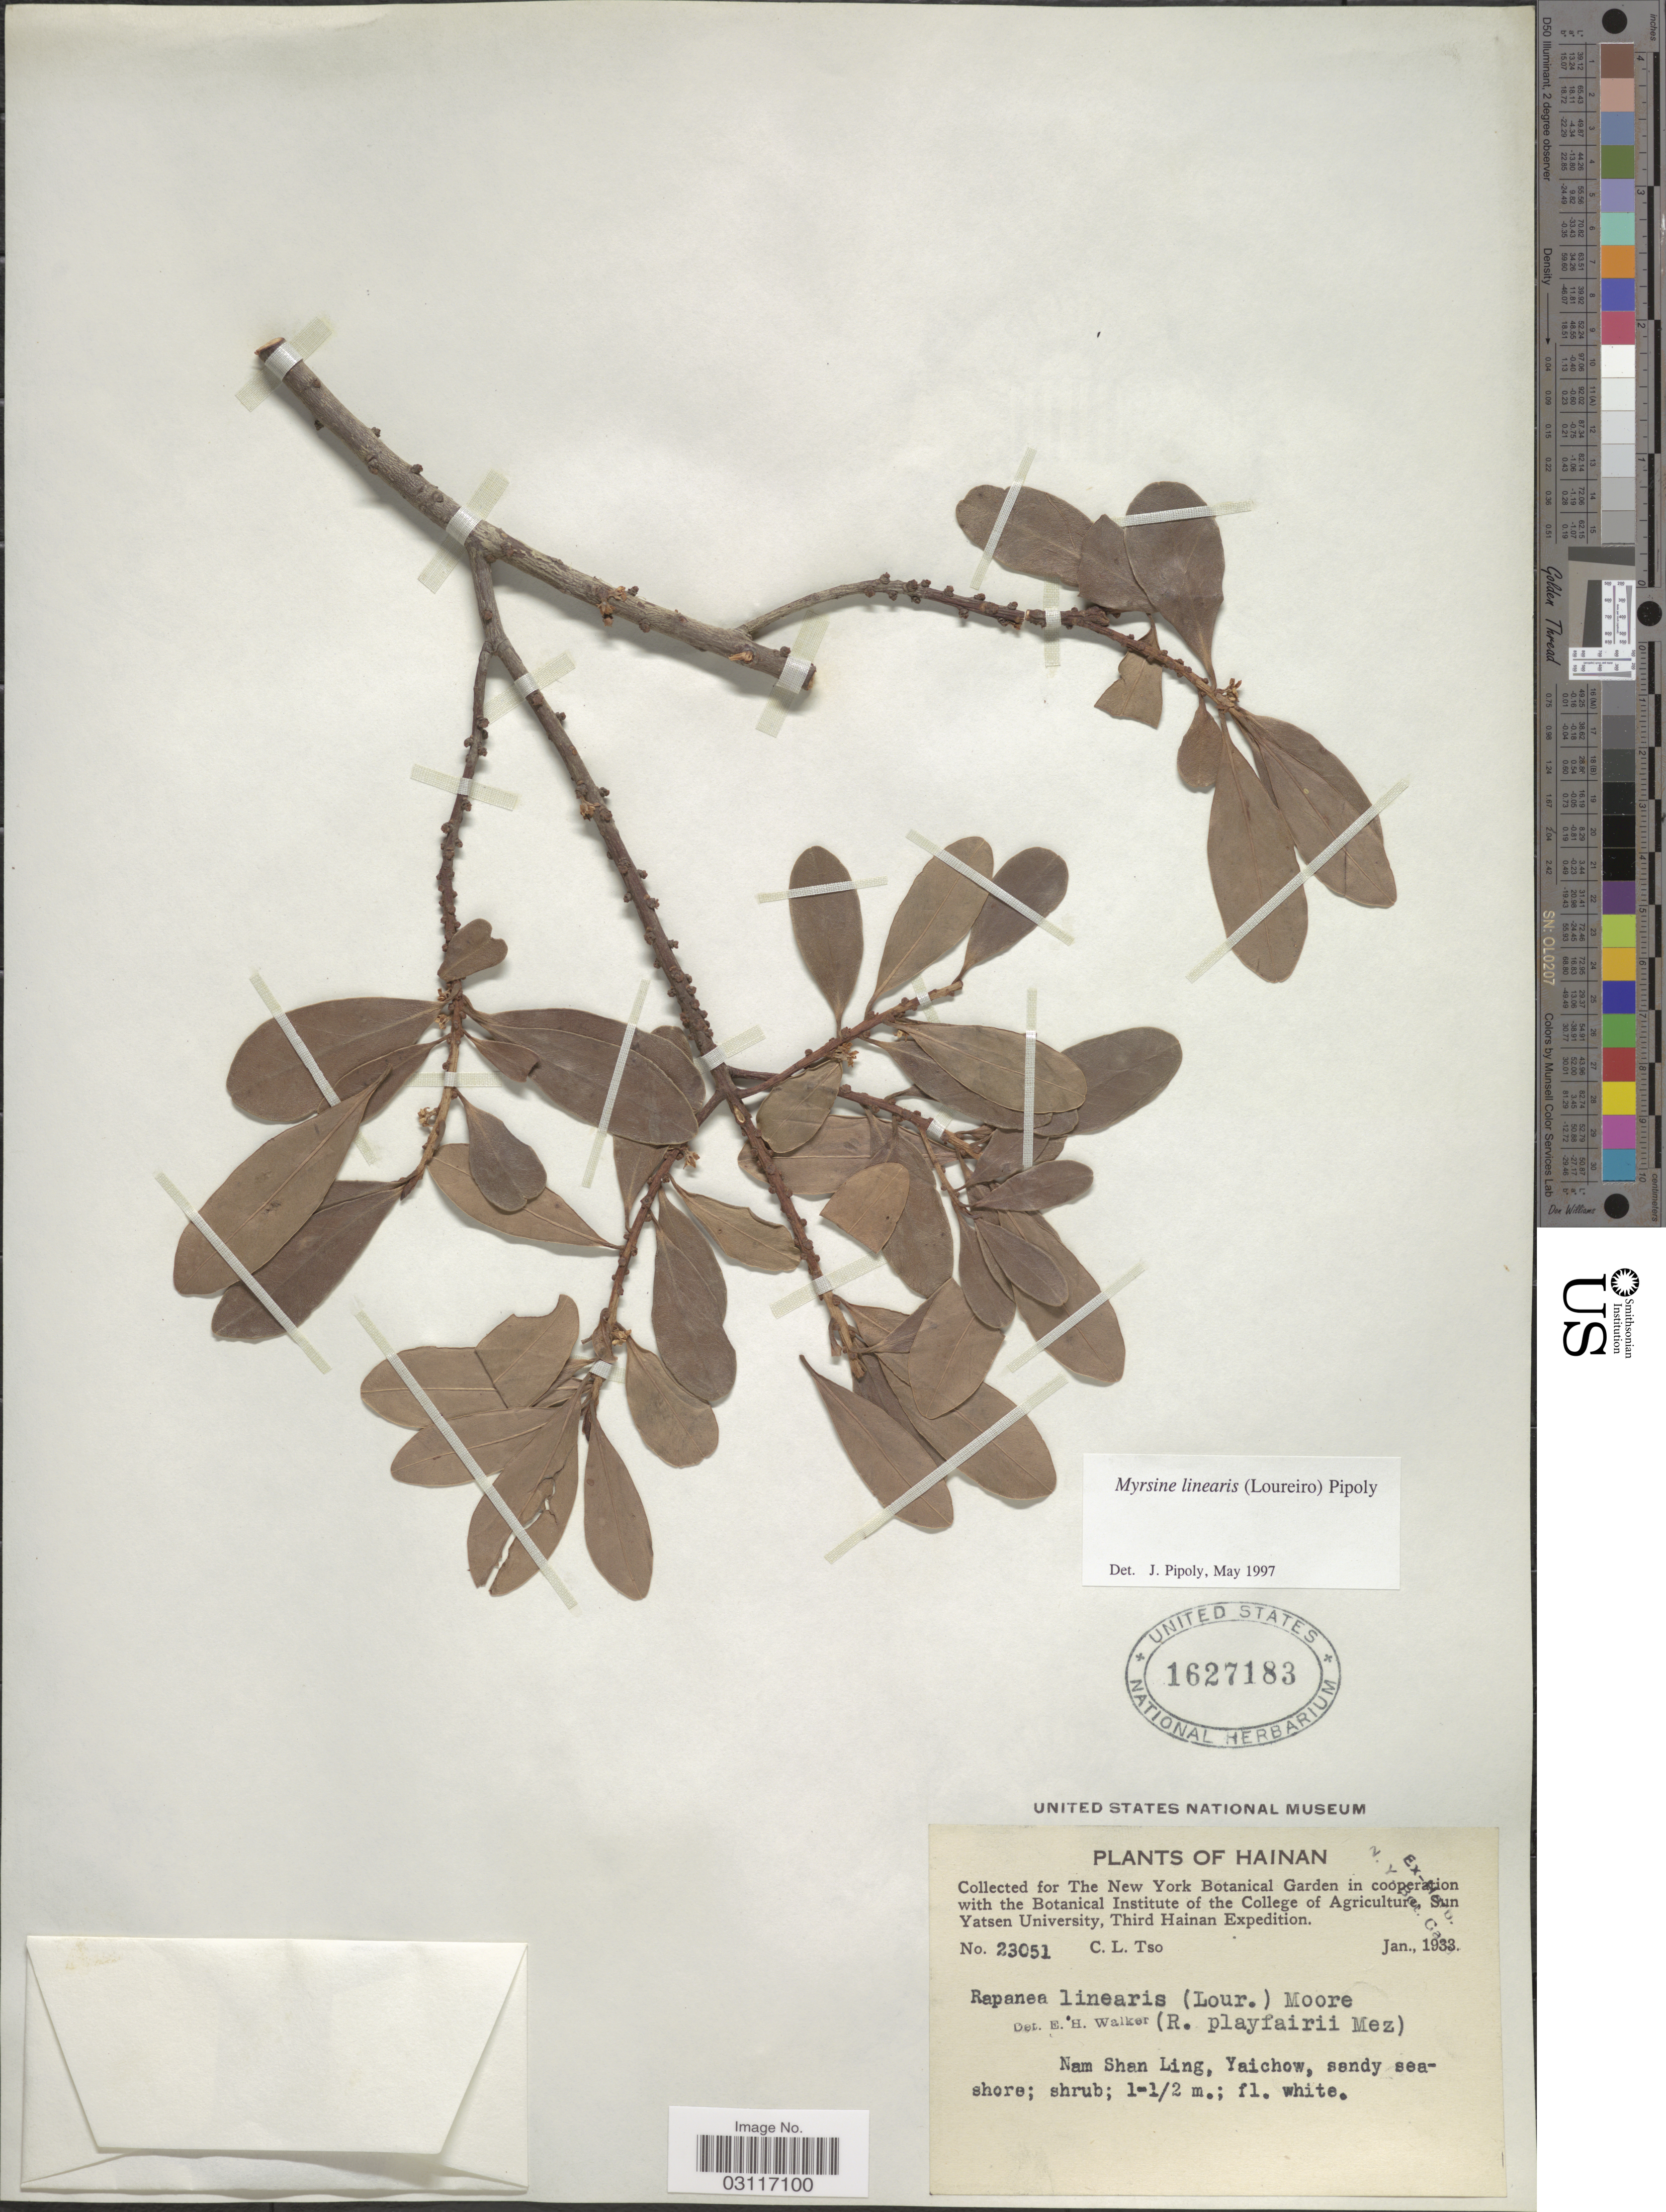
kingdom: Plantae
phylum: Tracheophyta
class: Magnoliopsida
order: Ericales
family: Primulaceae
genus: Myrsine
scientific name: Myrsine linearis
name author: (Lour.) Poir.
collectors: C. Tso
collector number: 23051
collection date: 1933-01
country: China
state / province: Hainan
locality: Nam Shan Ling, Yaichow.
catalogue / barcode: US 1627183